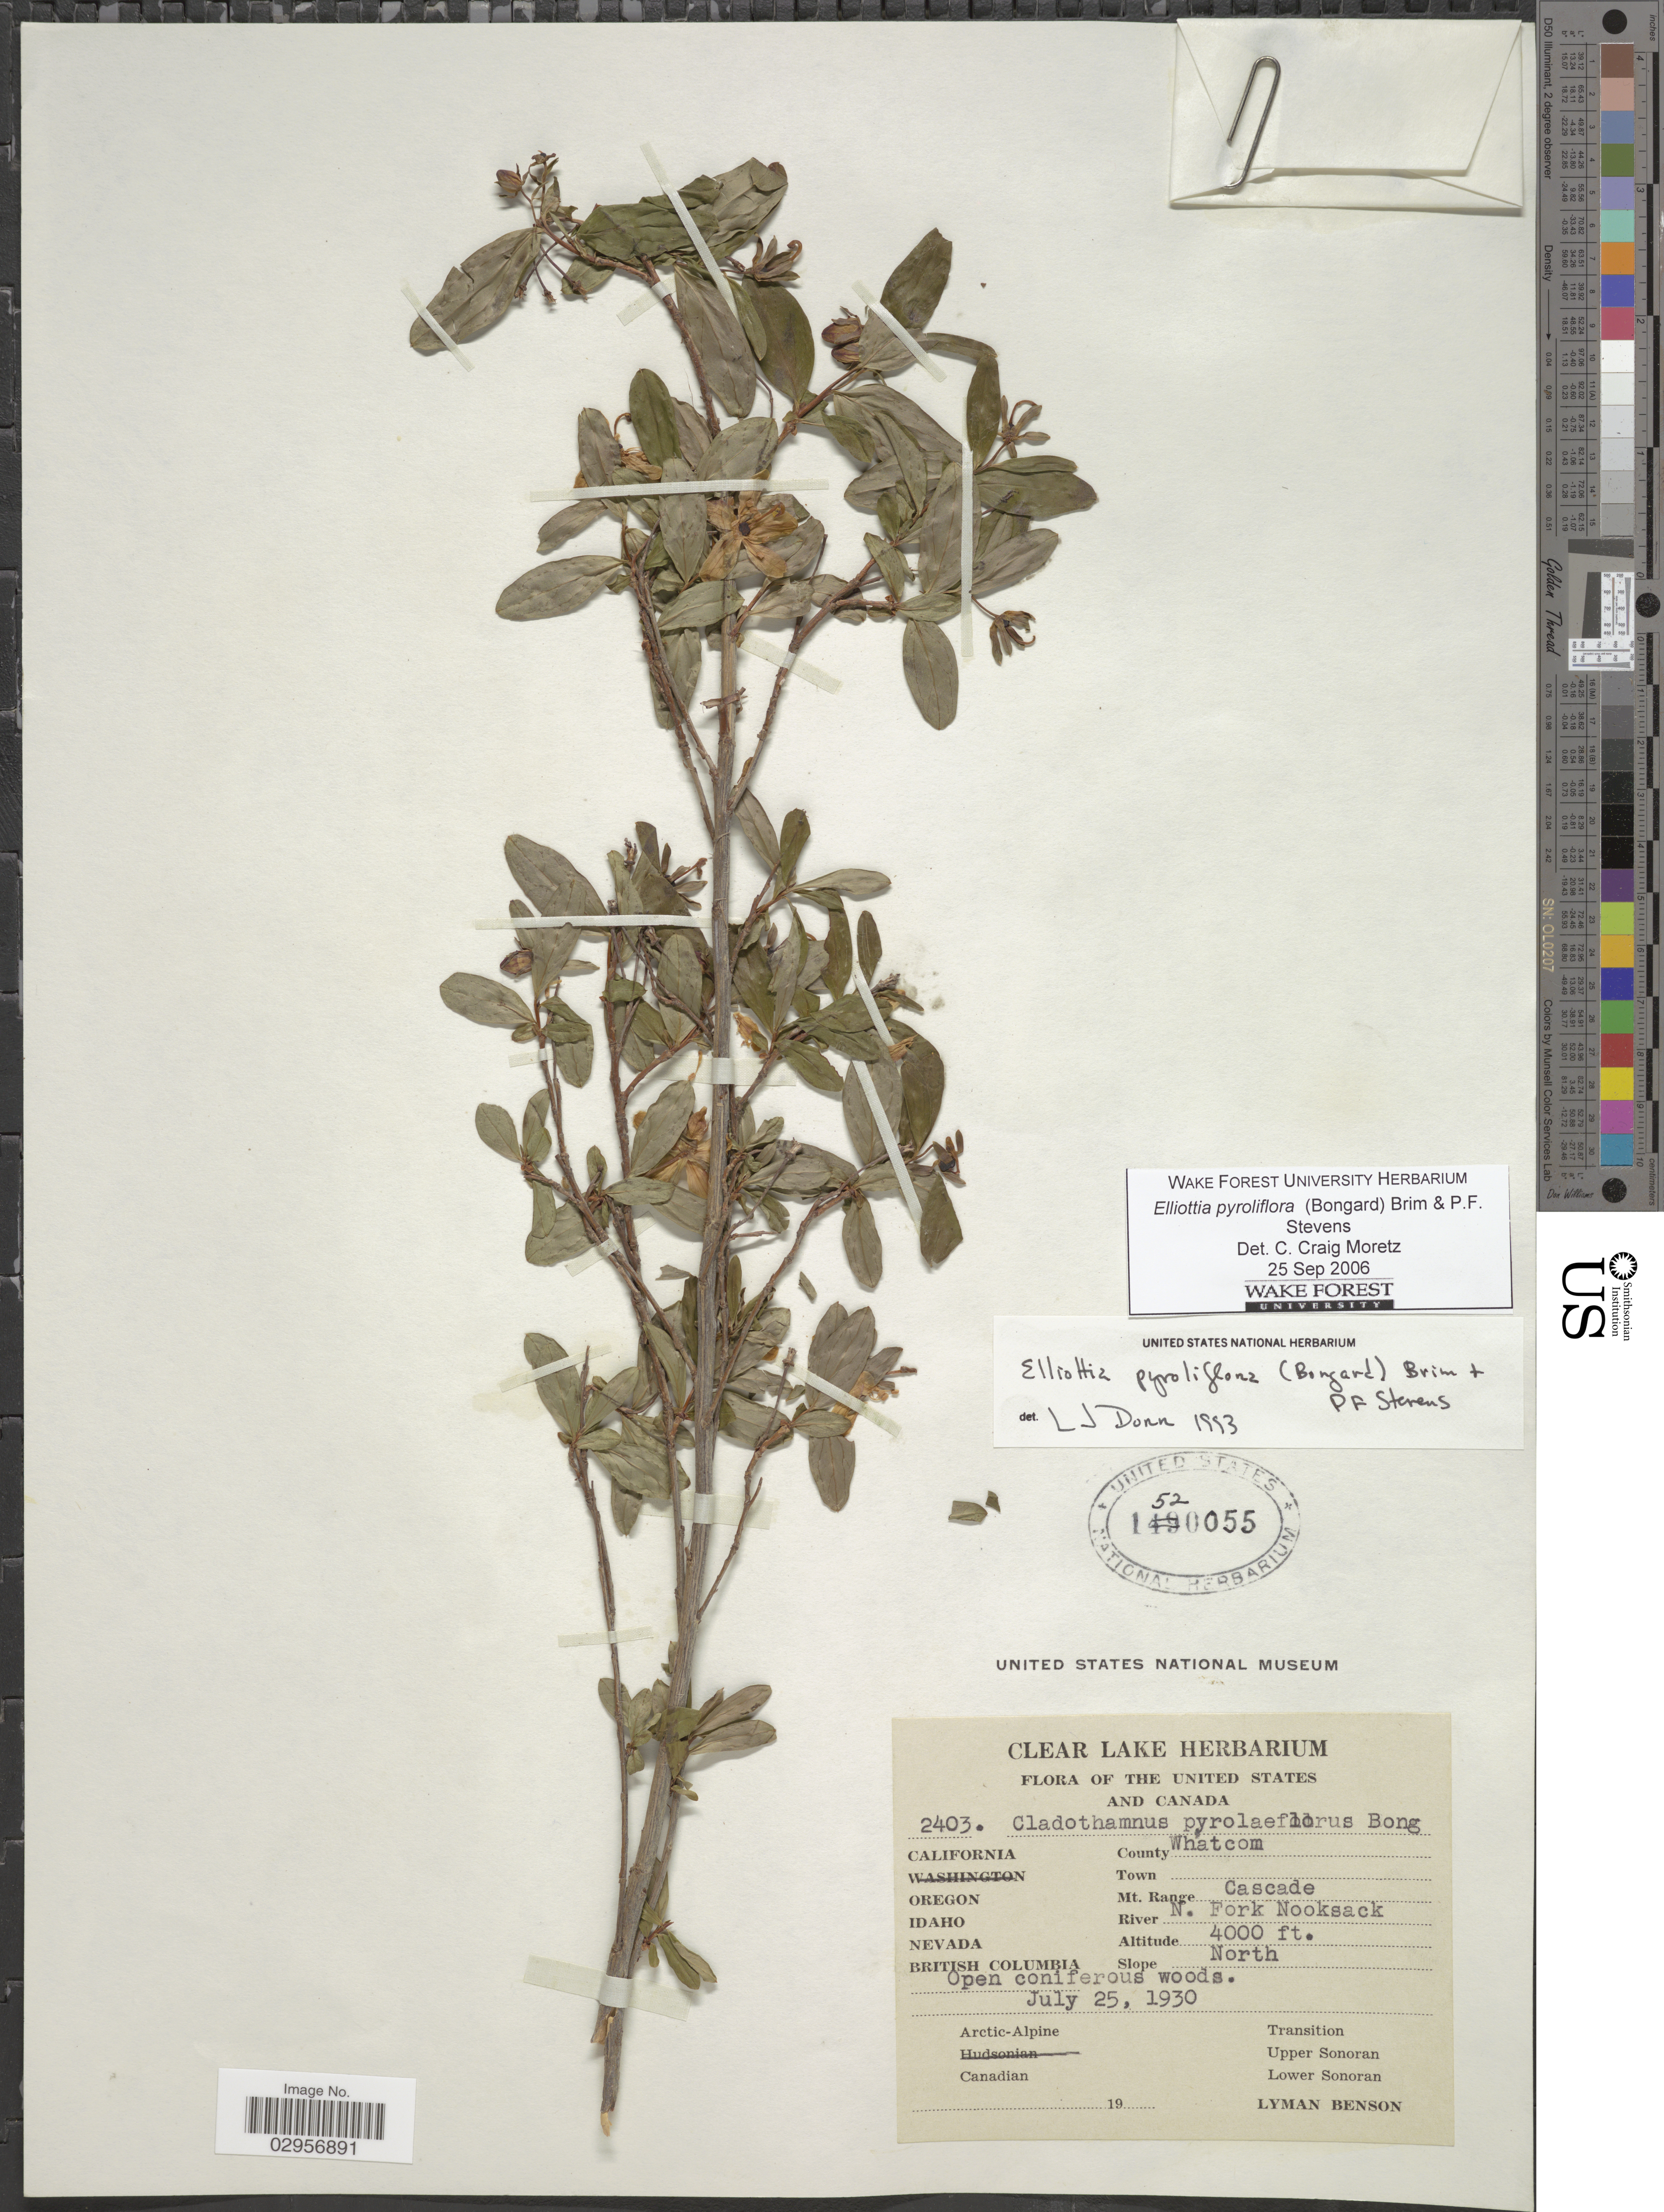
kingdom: Plantae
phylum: Tracheophyta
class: Magnoliopsida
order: Ericales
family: Ericaceae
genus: Elliottia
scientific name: Elliottia pyroliflora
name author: (Bong.) P.F. Stevens & Brim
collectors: L. D. Benson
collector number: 2403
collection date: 1930-07-25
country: United States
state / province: Washington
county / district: Whatcom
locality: County Whatcom, Mt. Range Cascade, River. N. Fork Nooksack.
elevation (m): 1219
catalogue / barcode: US 1520055